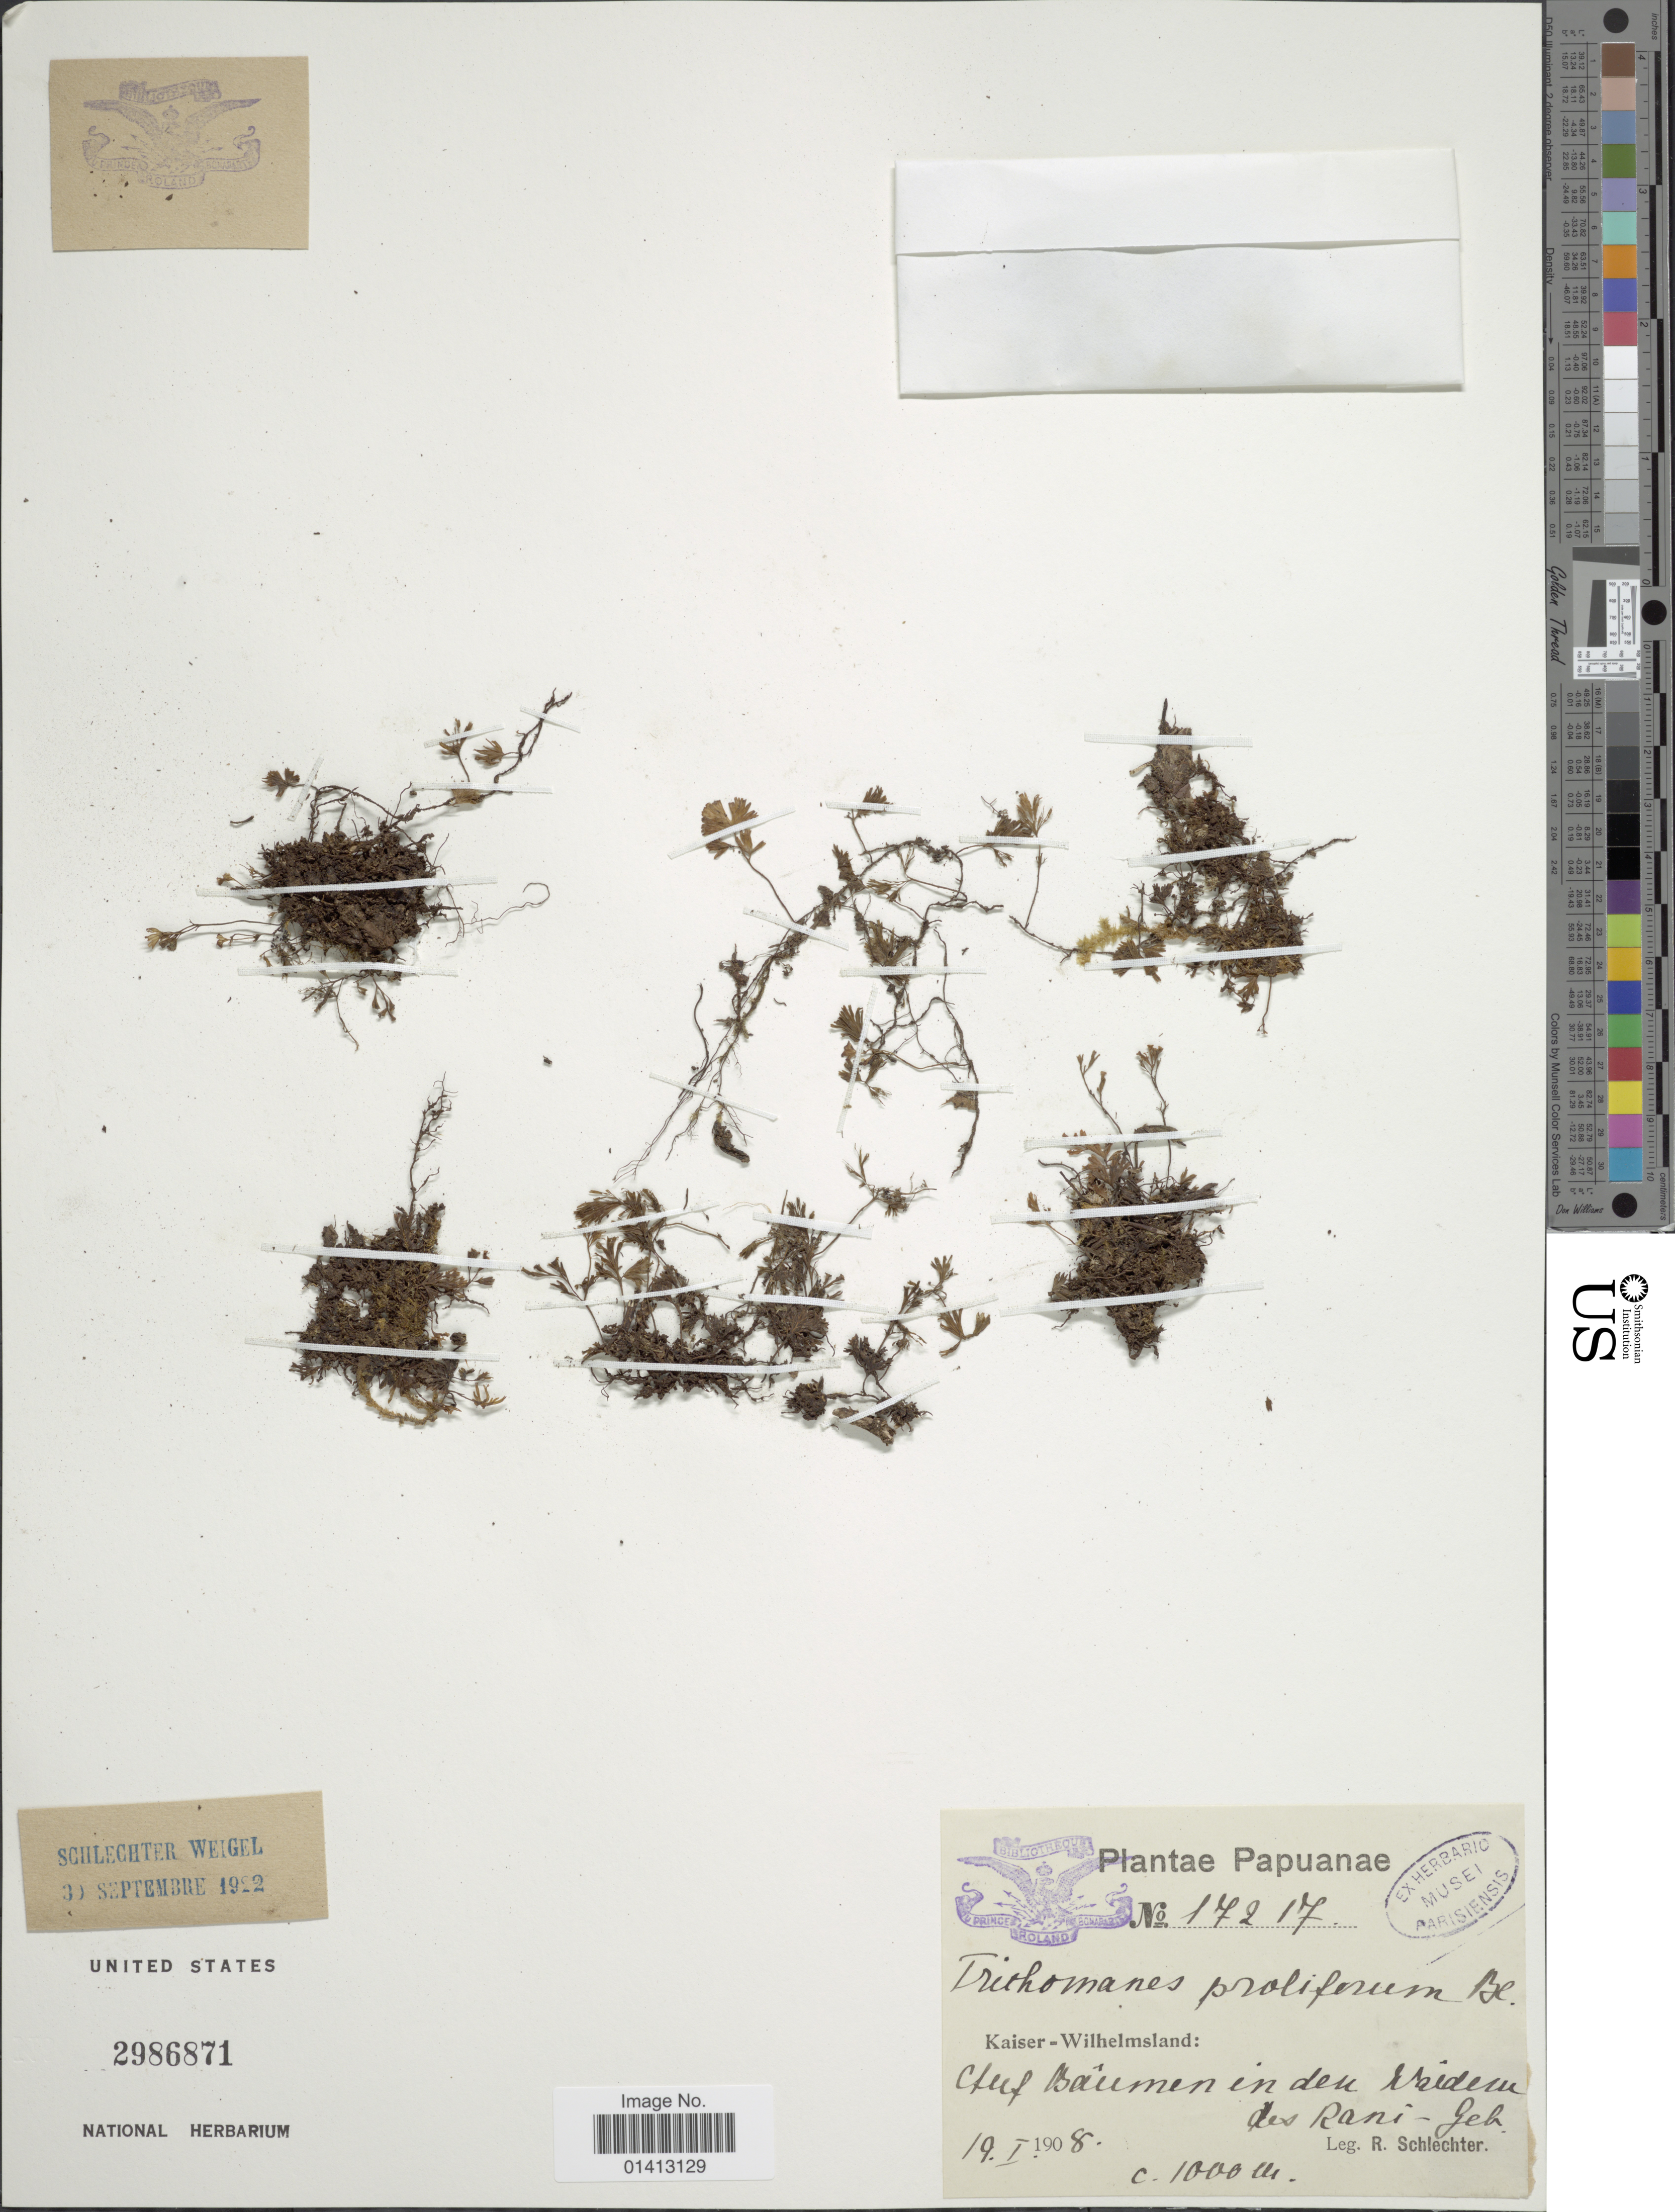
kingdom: Plantae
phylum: Tracheophyta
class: Polypodiopsida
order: Hymenophyllales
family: Hymenophyllaceae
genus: Crepidomanes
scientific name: Crepidomanes proliferum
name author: (Blume) Bostock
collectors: F. R. R. Schlechter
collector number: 17217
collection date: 1908-01-19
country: Papua New Guinea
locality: Kaiser-Wilhelmsland: Auf Bäumen in den Wäldern des Rani-Geb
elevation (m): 1000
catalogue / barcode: US 2986871